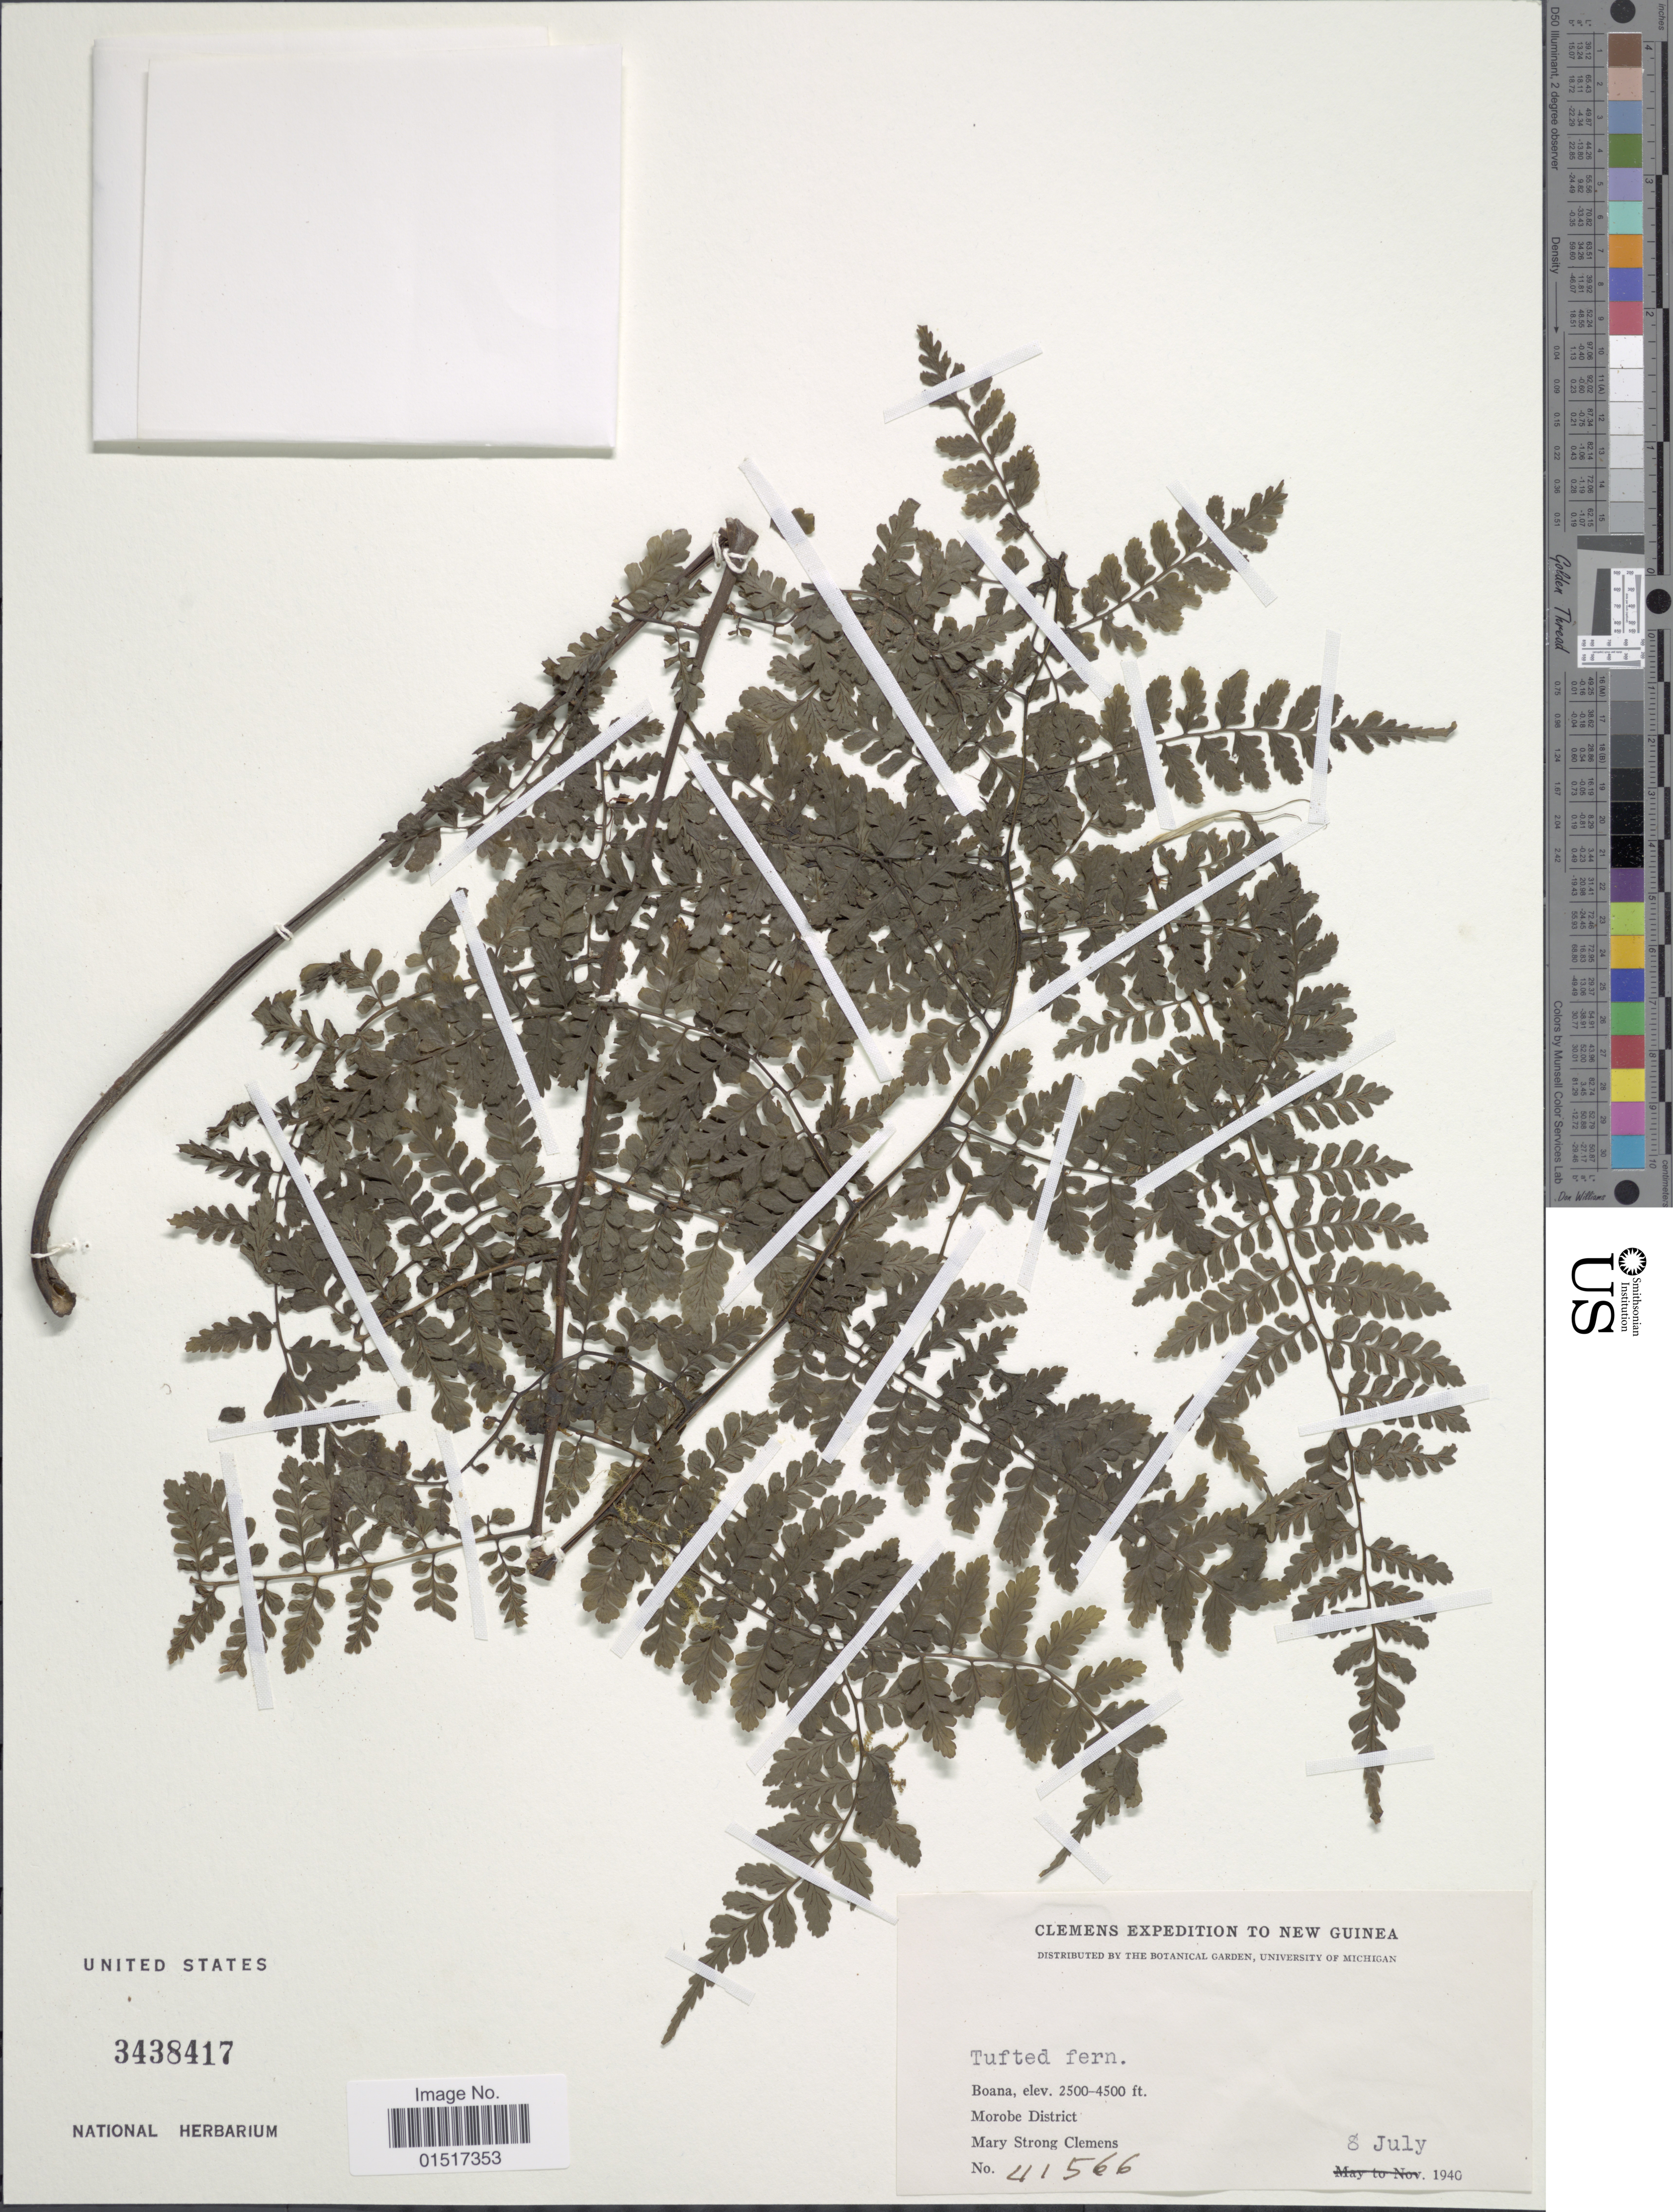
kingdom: Plantae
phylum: Tracheophyta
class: Polypodiopsida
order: Polypodiales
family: Aspleniaceae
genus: Asplenium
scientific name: Asplenium sp.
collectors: M. S. Clemens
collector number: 41566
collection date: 1940-07-08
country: Papua New Guinea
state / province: Morobe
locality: New Guinea. Boana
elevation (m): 762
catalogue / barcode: US 3438417